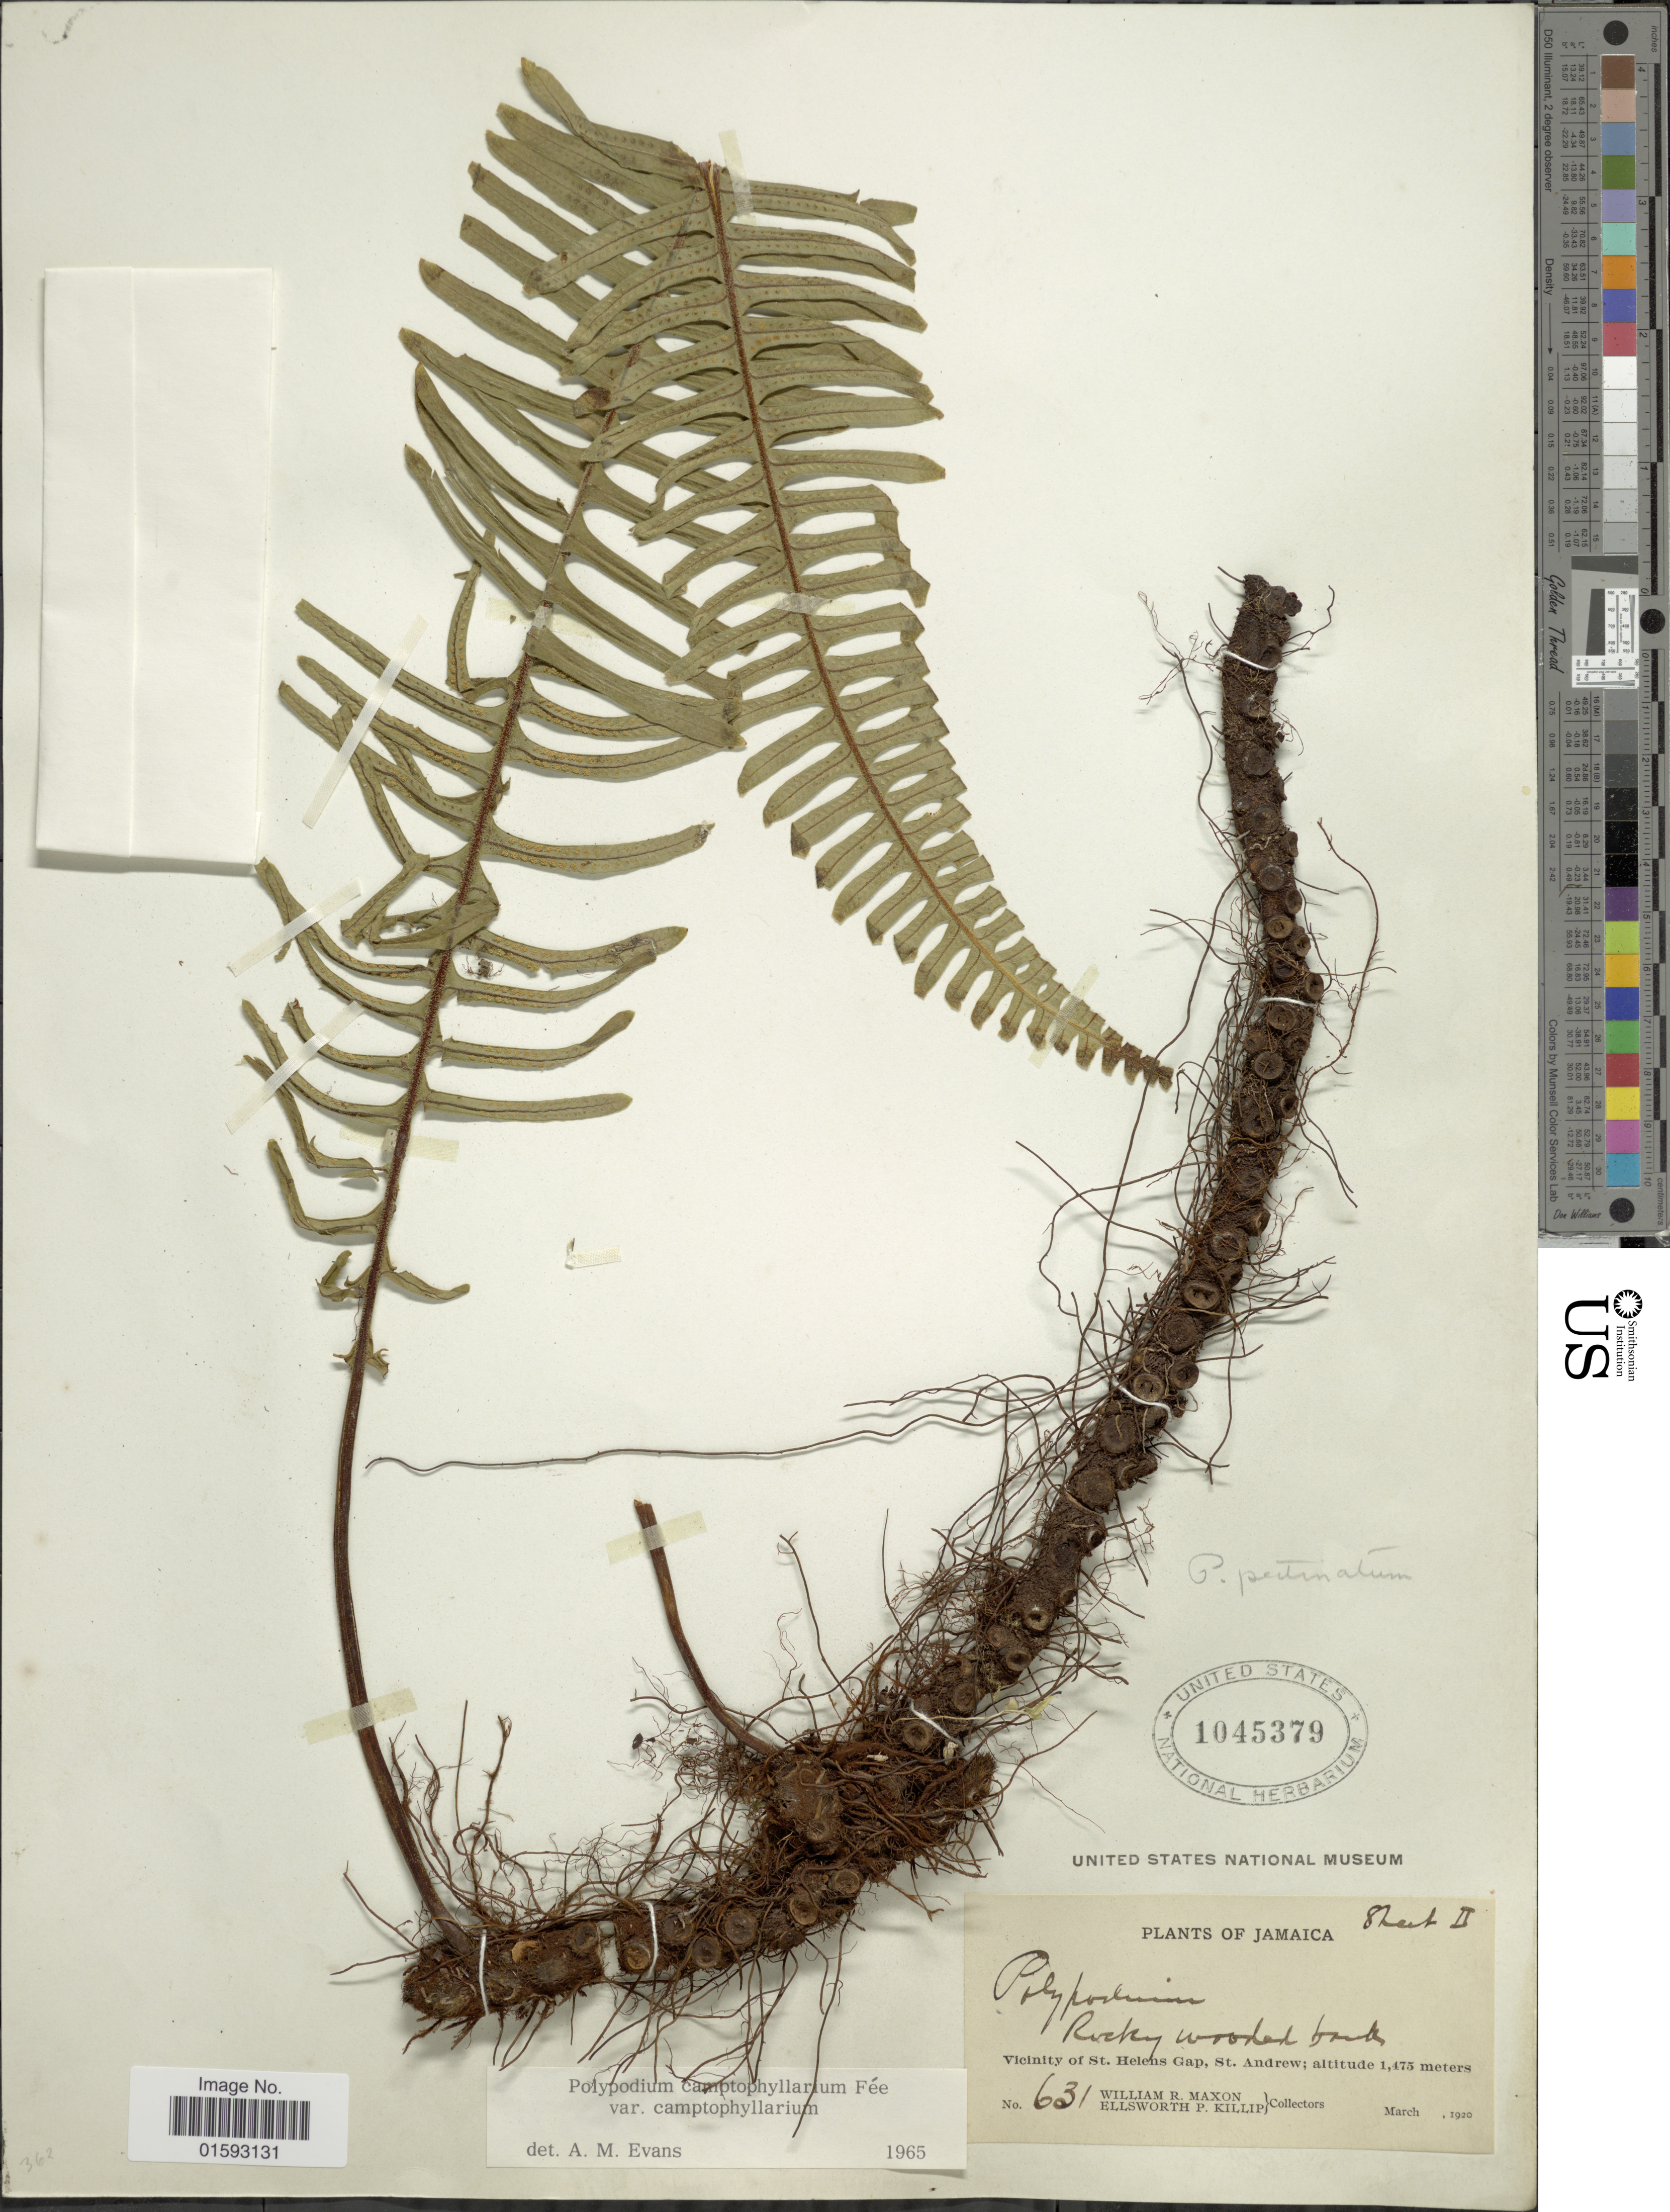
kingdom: Plantae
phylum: Tracheophyta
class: Polypodiopsida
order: Polypodiales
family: Polypodiaceae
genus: Pecluma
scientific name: Pecluma camptophyllaria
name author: (Fée) M.G. Price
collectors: W. R. Maxon & E. P. Killip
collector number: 631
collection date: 1920-03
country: Jamaica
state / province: Saint Andrew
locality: Vicinity of St. Helens Gap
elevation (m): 1475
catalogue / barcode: US 1045379